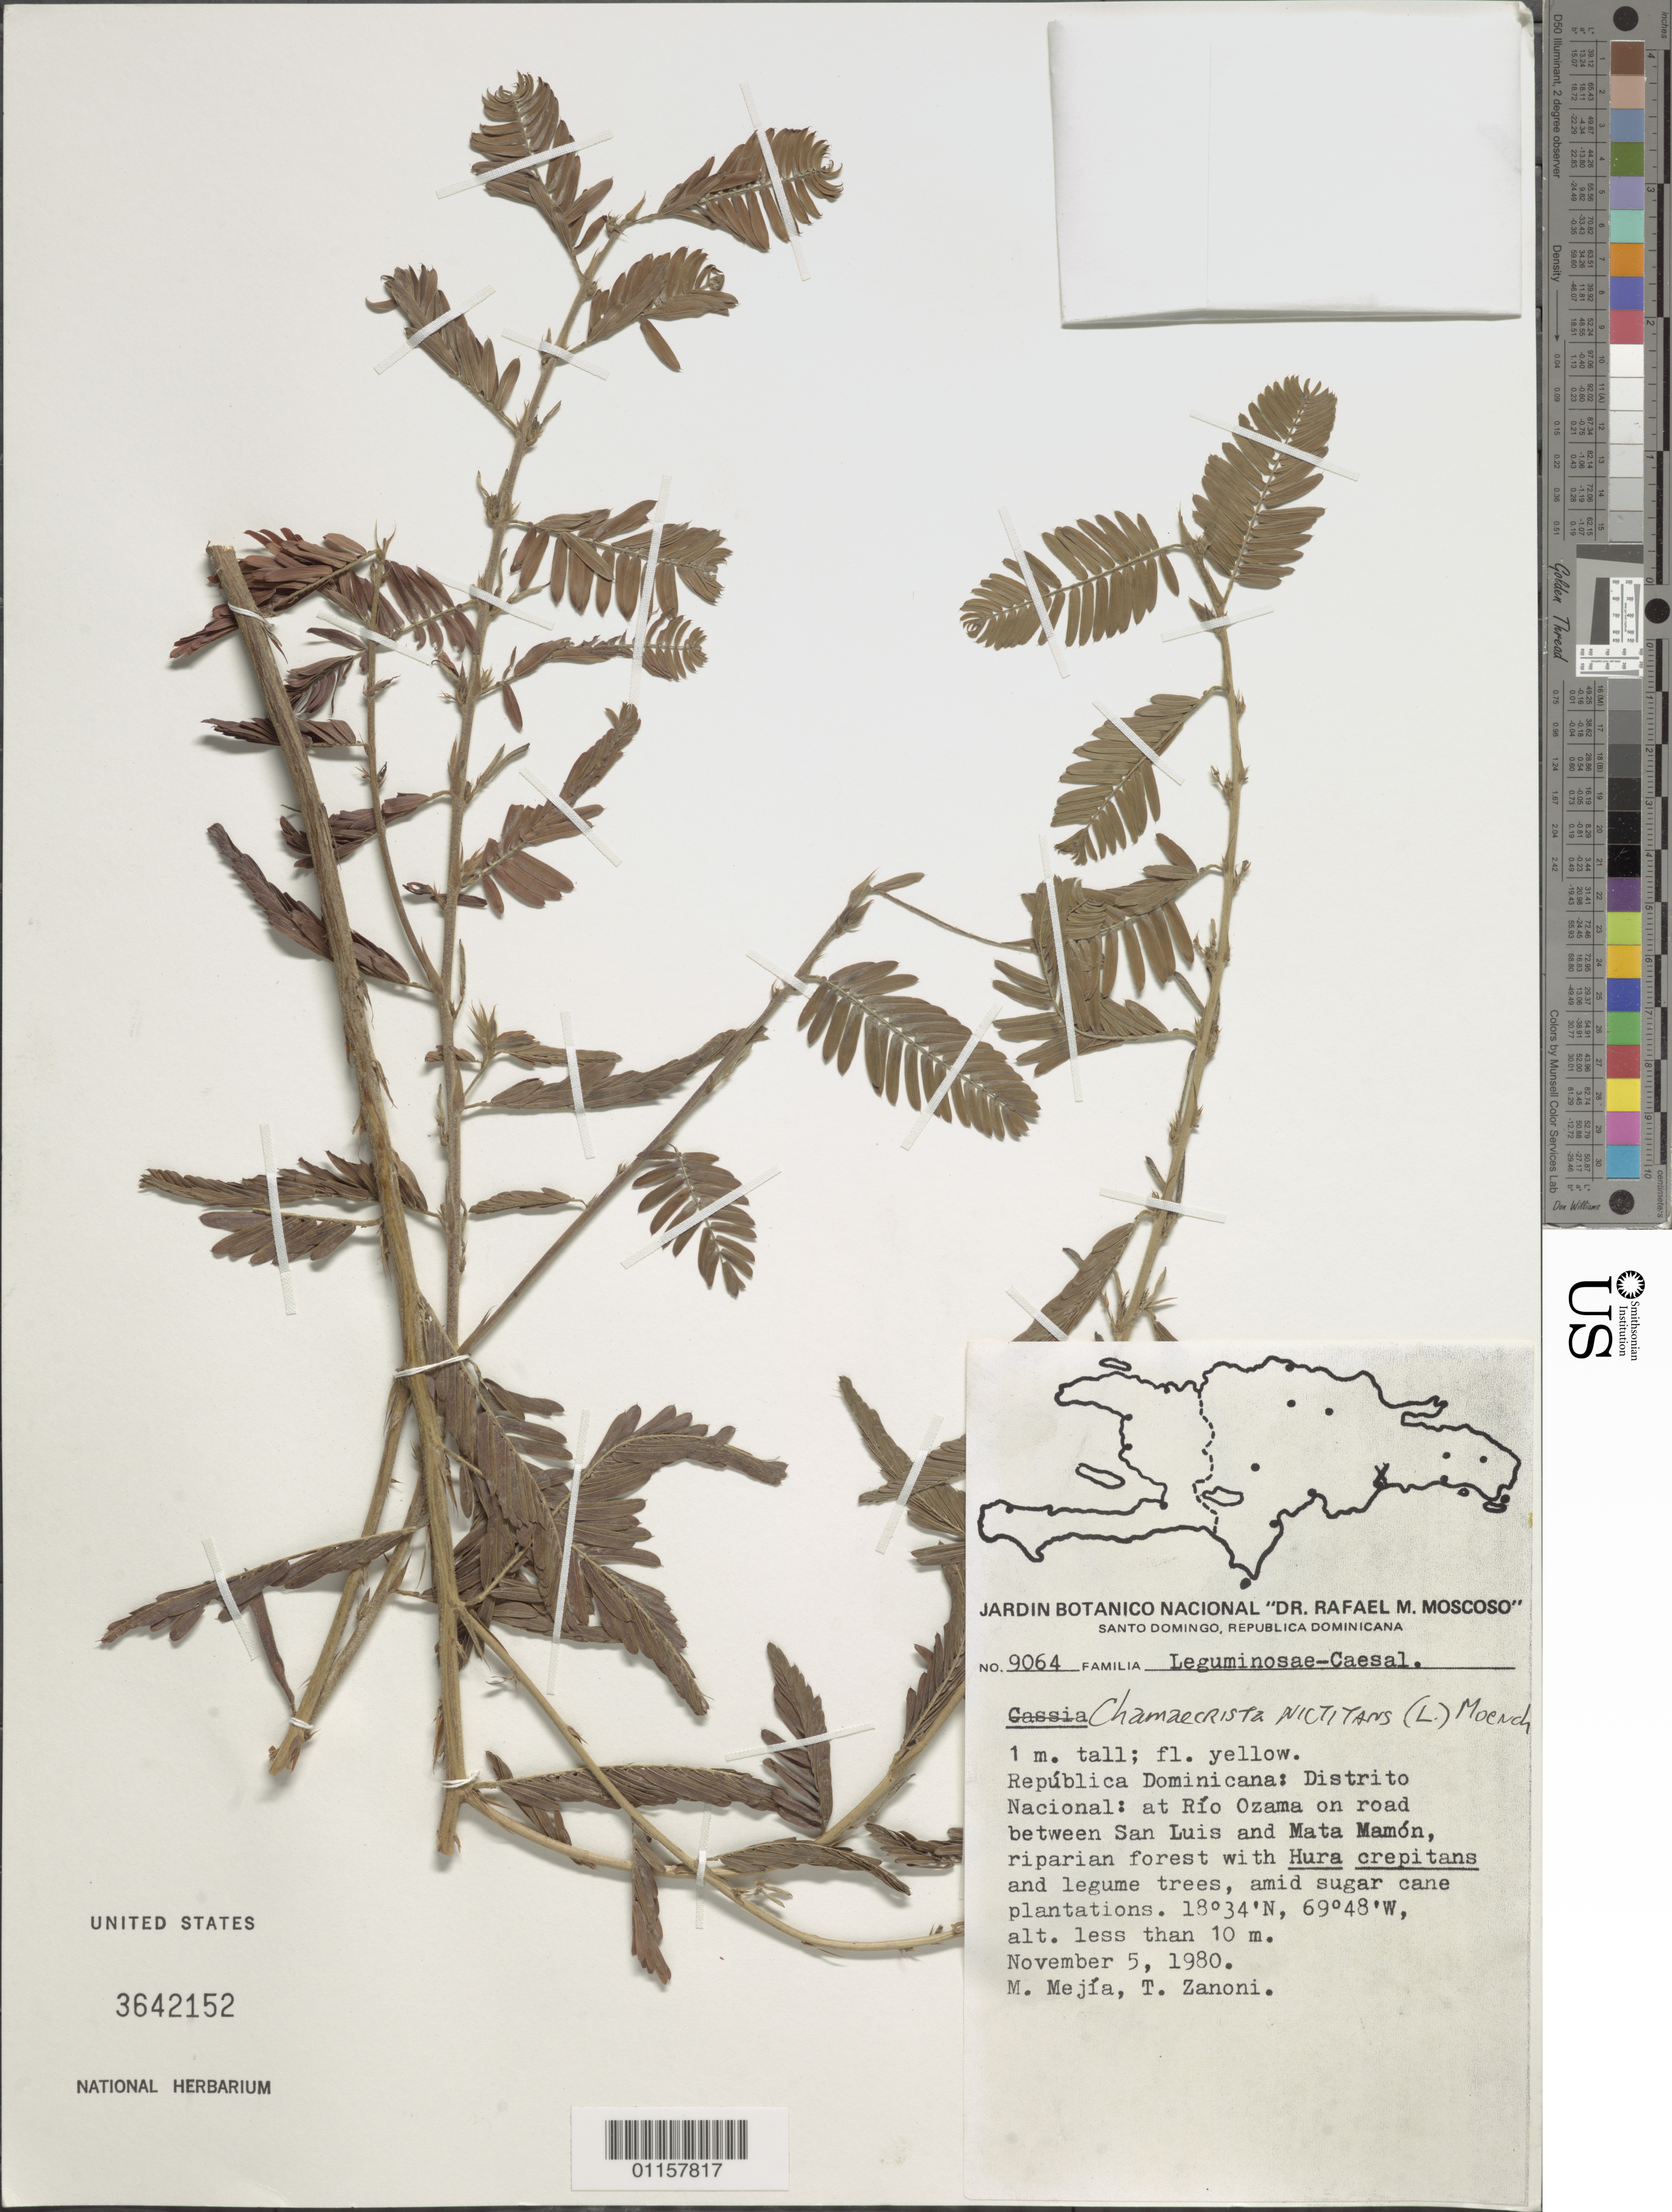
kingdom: Plantae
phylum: Tracheophyta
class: Magnoliopsida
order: Fabales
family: Fabaceae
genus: Chamaecrista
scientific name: Chamaecrista nictitans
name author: (L.) Moench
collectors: M. Mejia & T. A. Zanoni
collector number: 9064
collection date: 1980-11-05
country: Dominican Republic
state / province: Distrito Nacional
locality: Río Ozama, on road between San Luis and Mata Mamón.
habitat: Riparian forest with Hura crepitans and legume trees, amid sugar cane plantations.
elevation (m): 10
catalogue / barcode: US 3642152